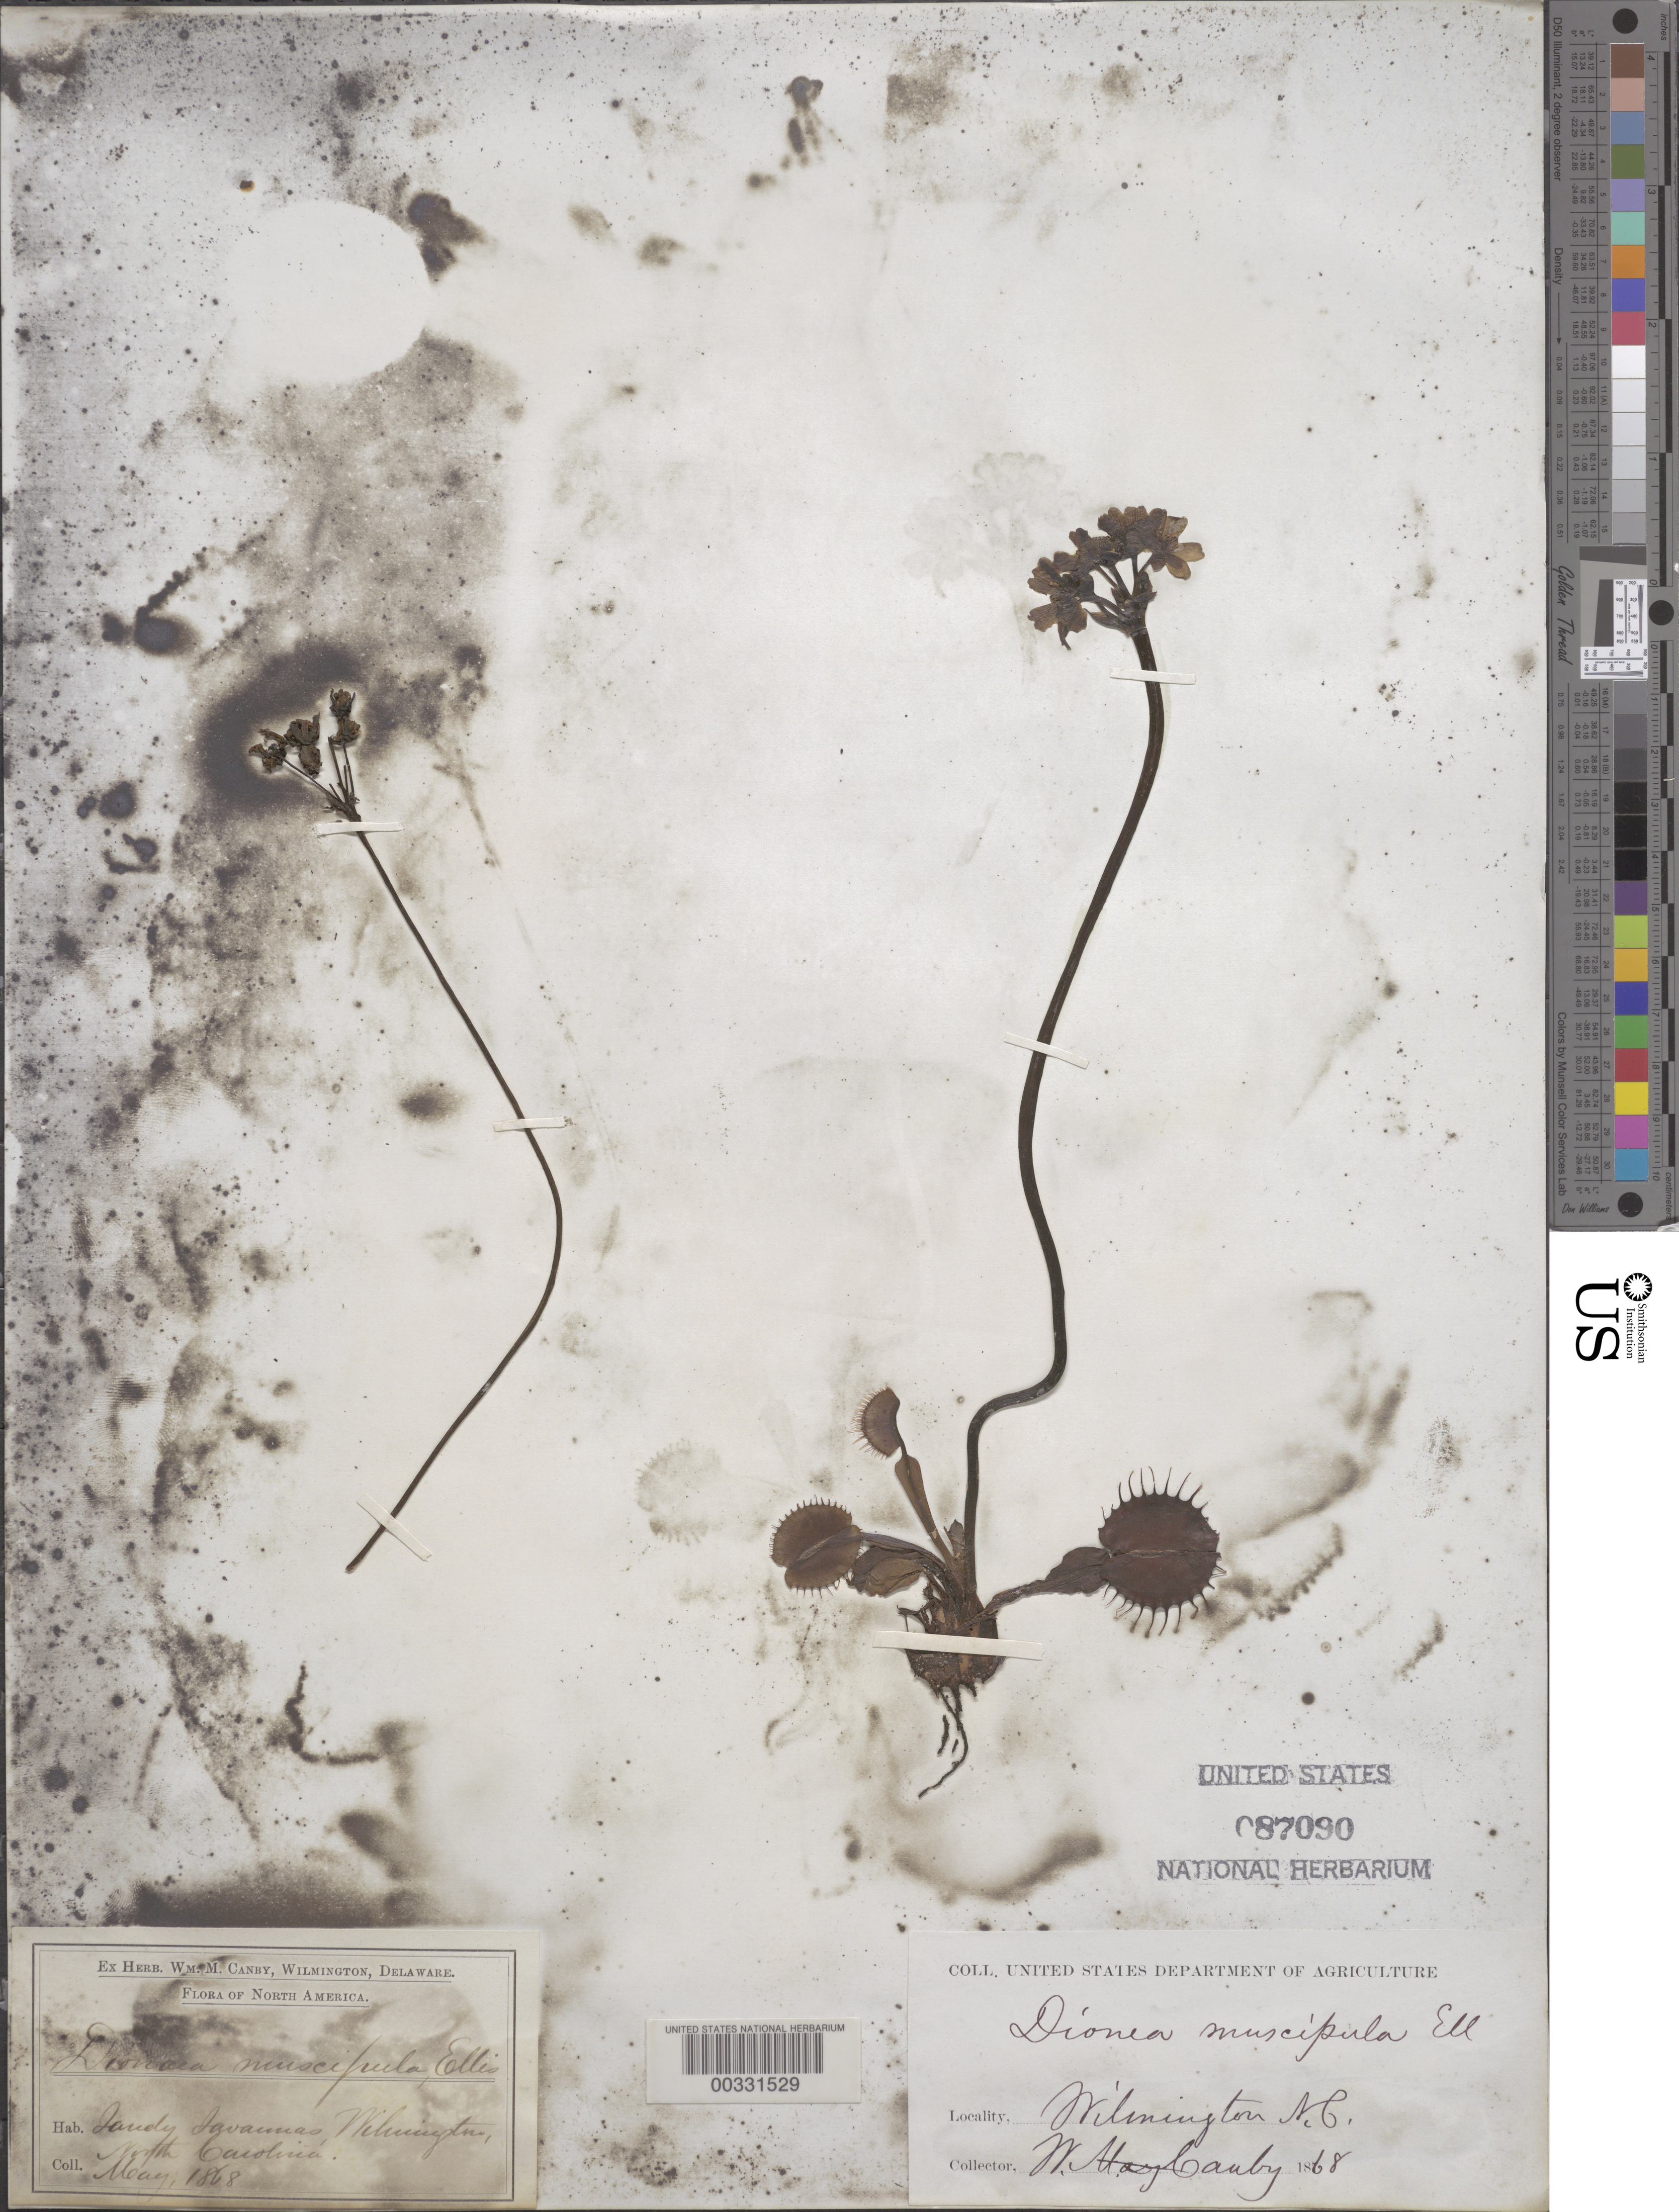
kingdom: Plantae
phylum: Tracheophyta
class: Magnoliopsida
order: Caryophyllales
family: Droseraceae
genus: Dionaea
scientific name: Dionaea muscipula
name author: J. Ellis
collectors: W. M. Canby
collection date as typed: May 1868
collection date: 1868-05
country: United States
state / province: North Carolina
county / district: New Hanover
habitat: Sandy savannahs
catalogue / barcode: US 87090